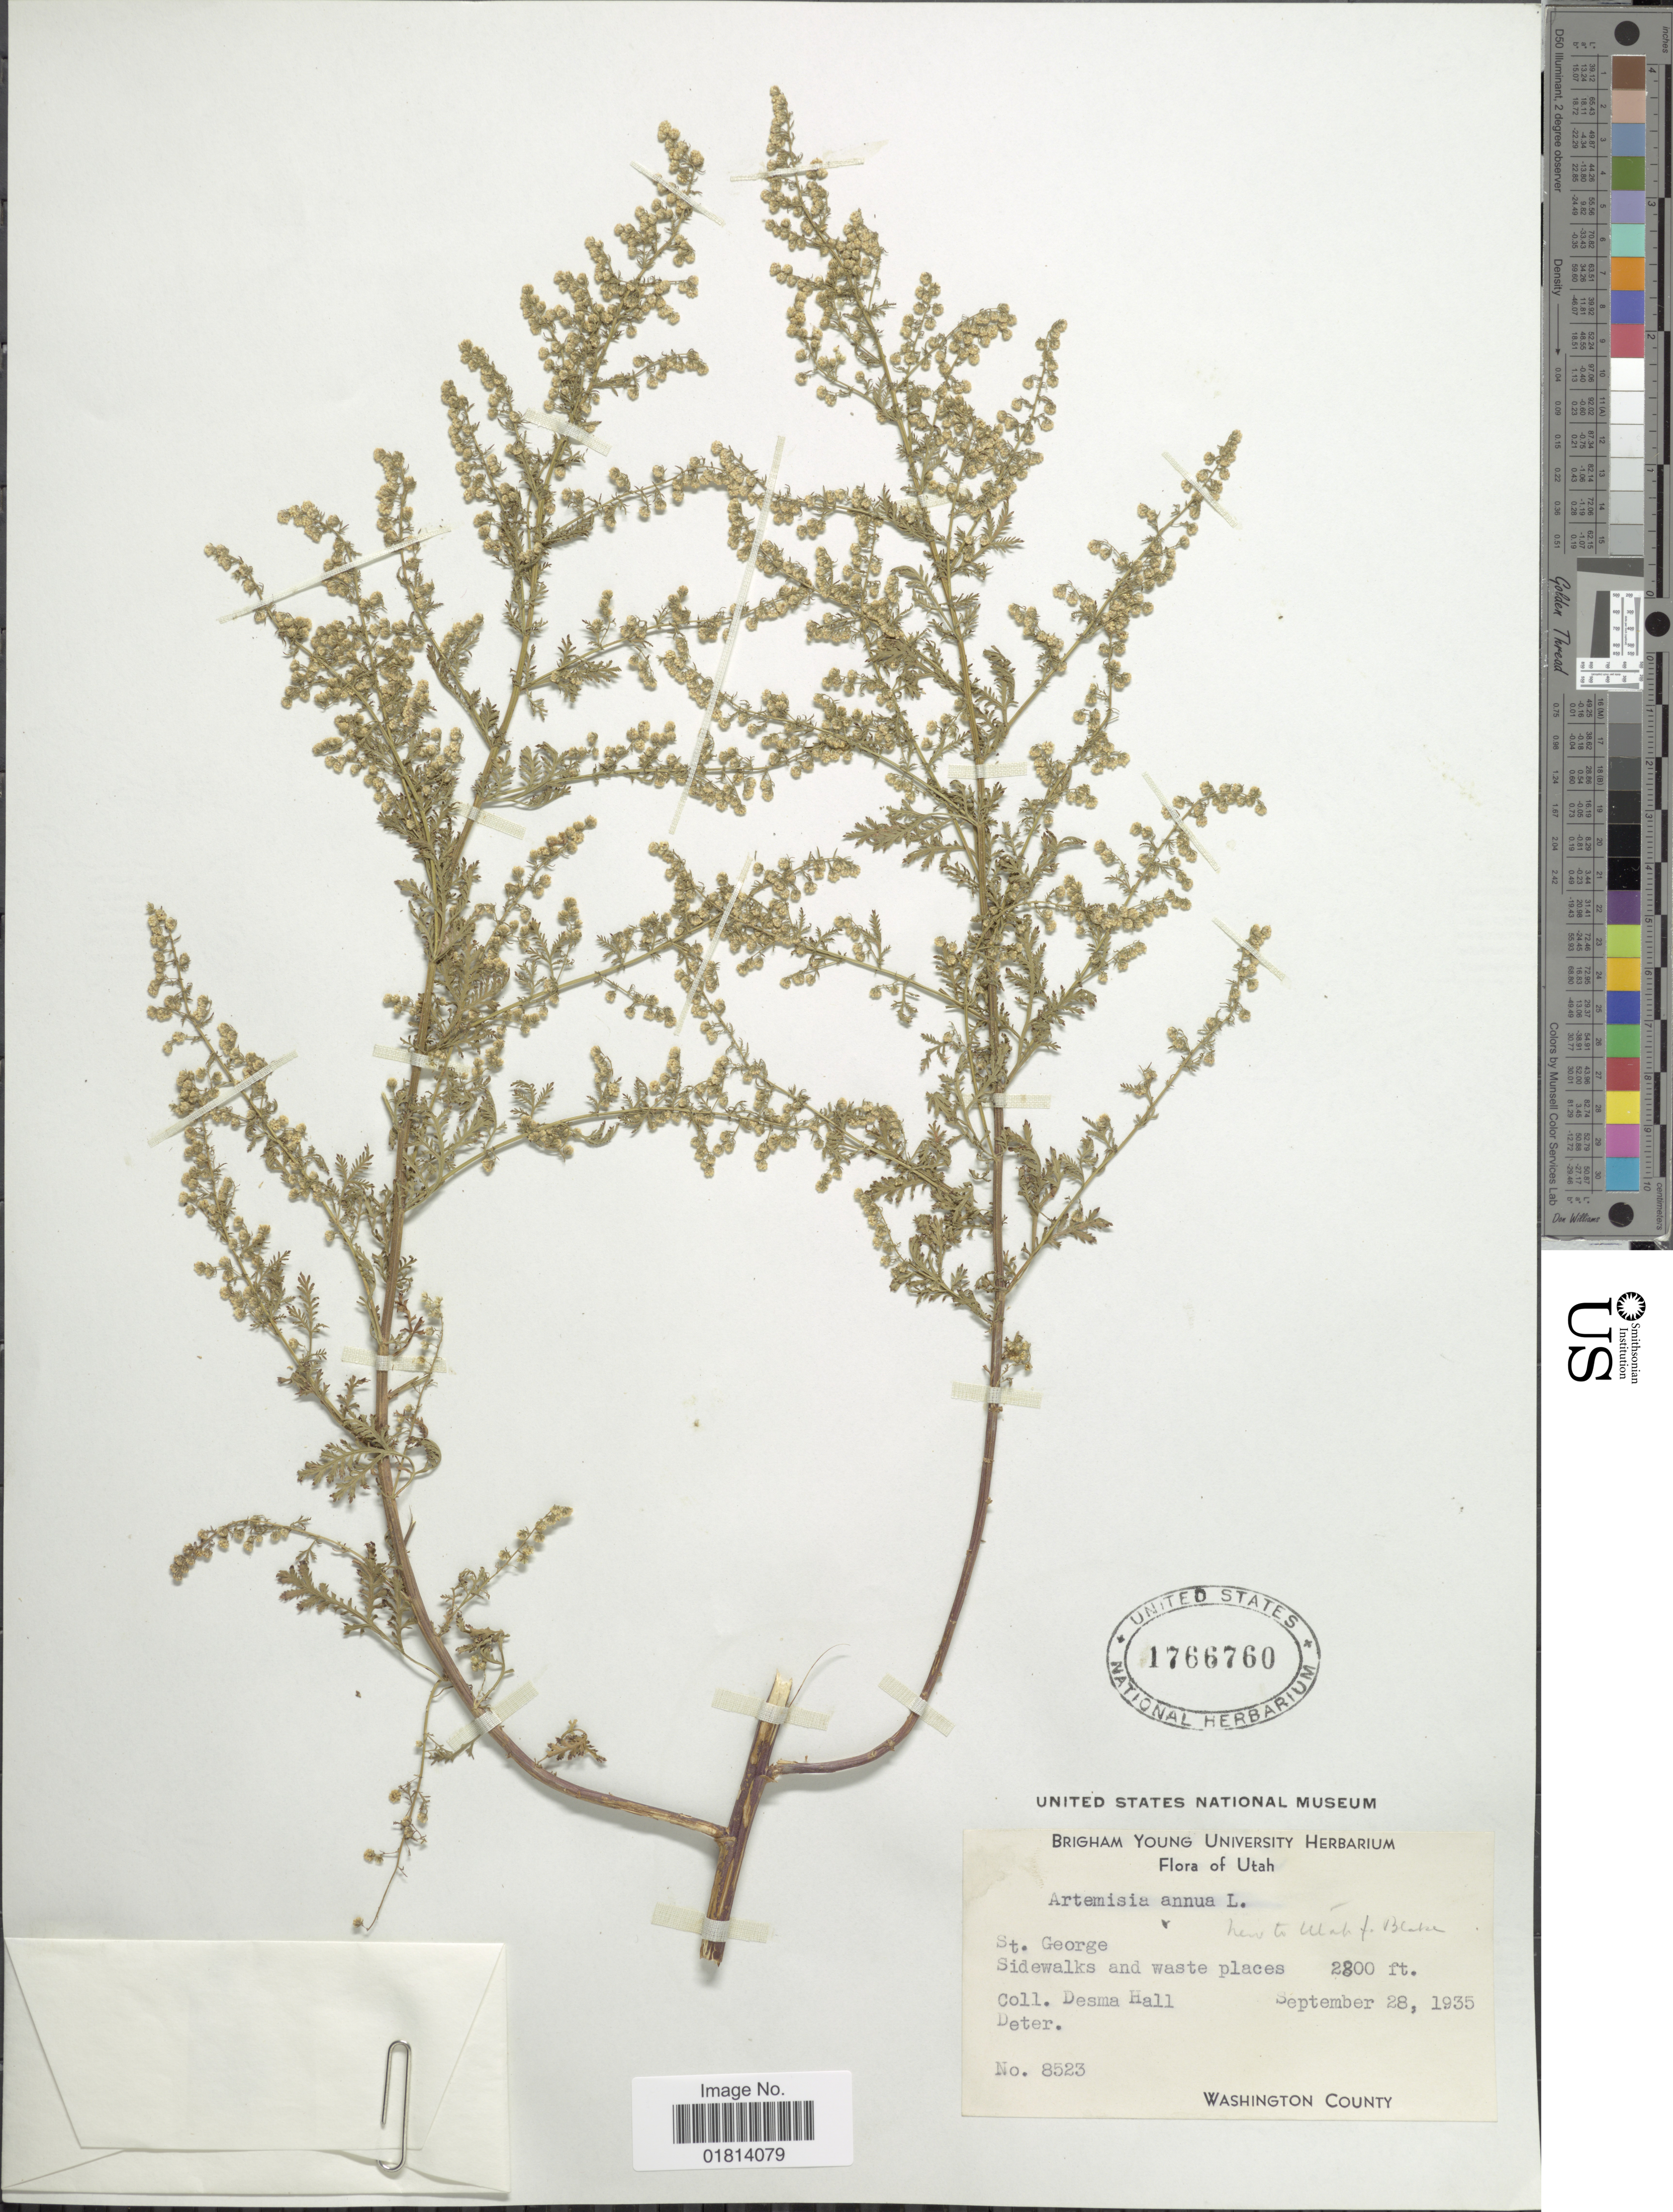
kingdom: Plantae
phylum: Tracheophyta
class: Magnoliopsida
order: Asterales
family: Asteraceae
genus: Artemisia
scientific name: Artemisia annua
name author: L.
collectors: D. Hall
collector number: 8523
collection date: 1935-09-28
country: United States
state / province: Utah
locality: St. George. Sidewalks and waste places. Washington County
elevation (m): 853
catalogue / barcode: US 1766760